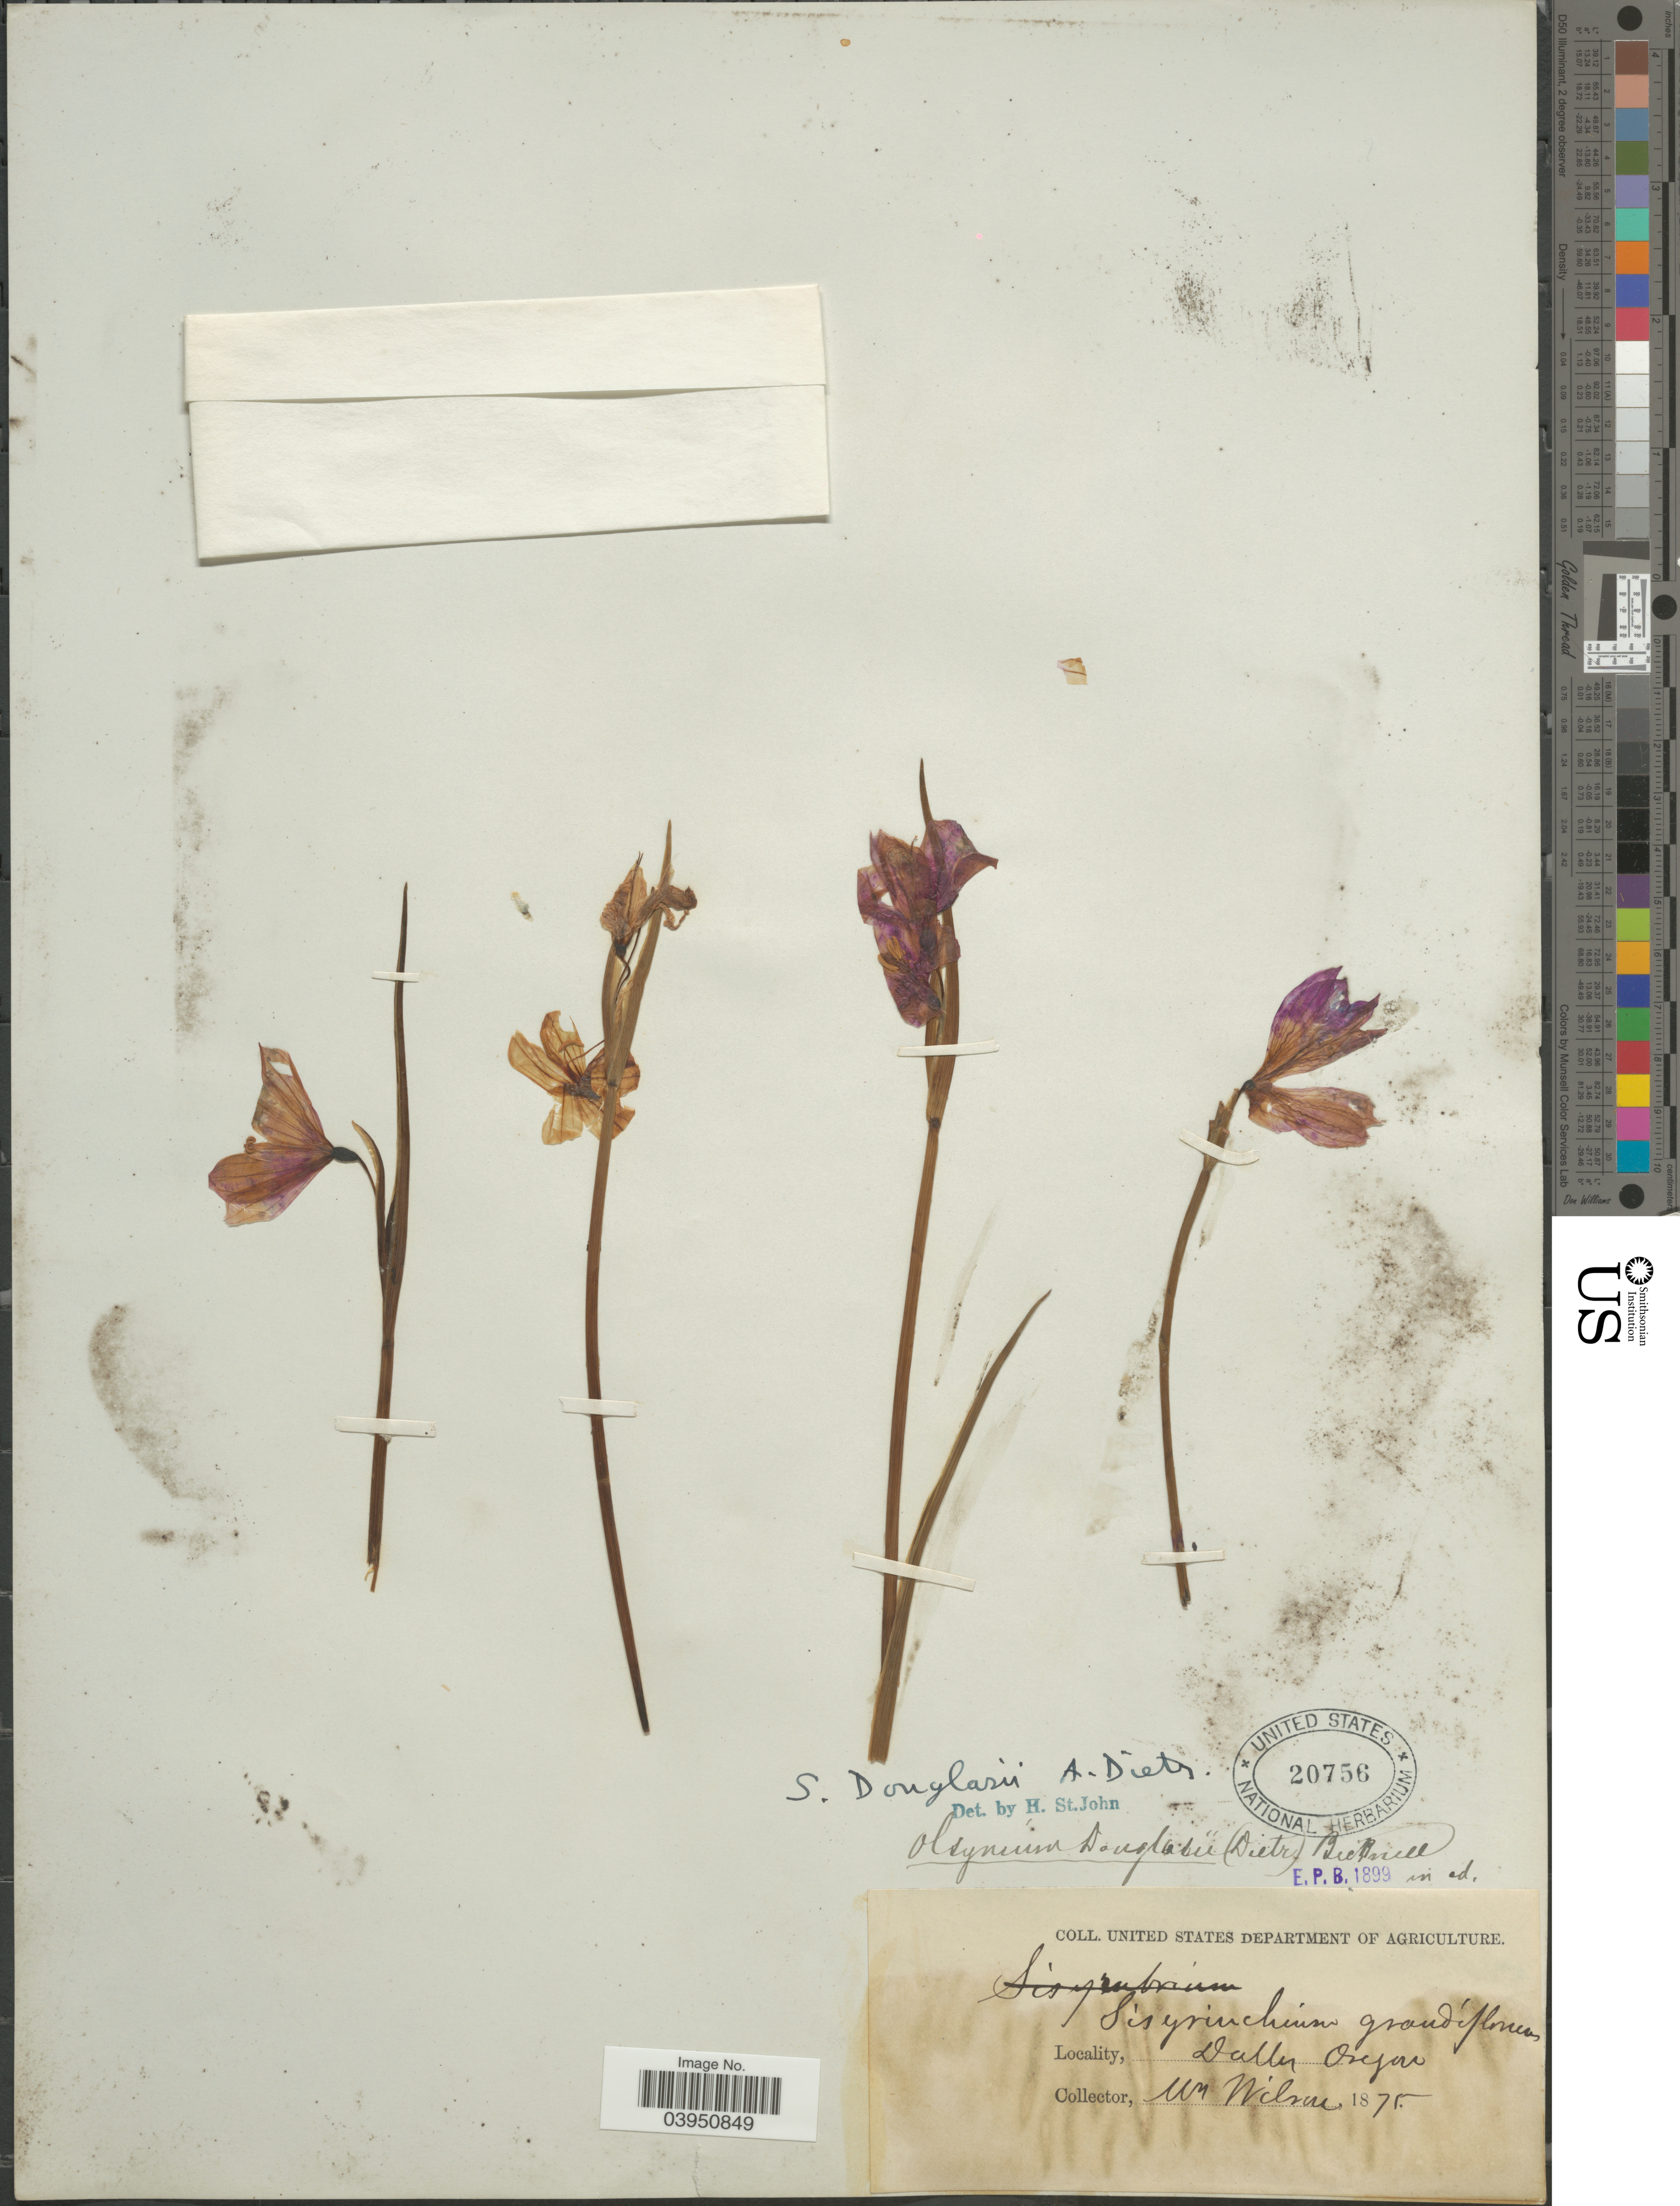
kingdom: Plantae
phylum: Tracheophyta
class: Liliopsida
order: Asparagales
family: Iridaceae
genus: Sisyrinchium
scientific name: Sisyrinchium douglasii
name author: A. Dietr.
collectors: -- Wilson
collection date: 1875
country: United States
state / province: Oregon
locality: Dalles.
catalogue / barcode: US 20756